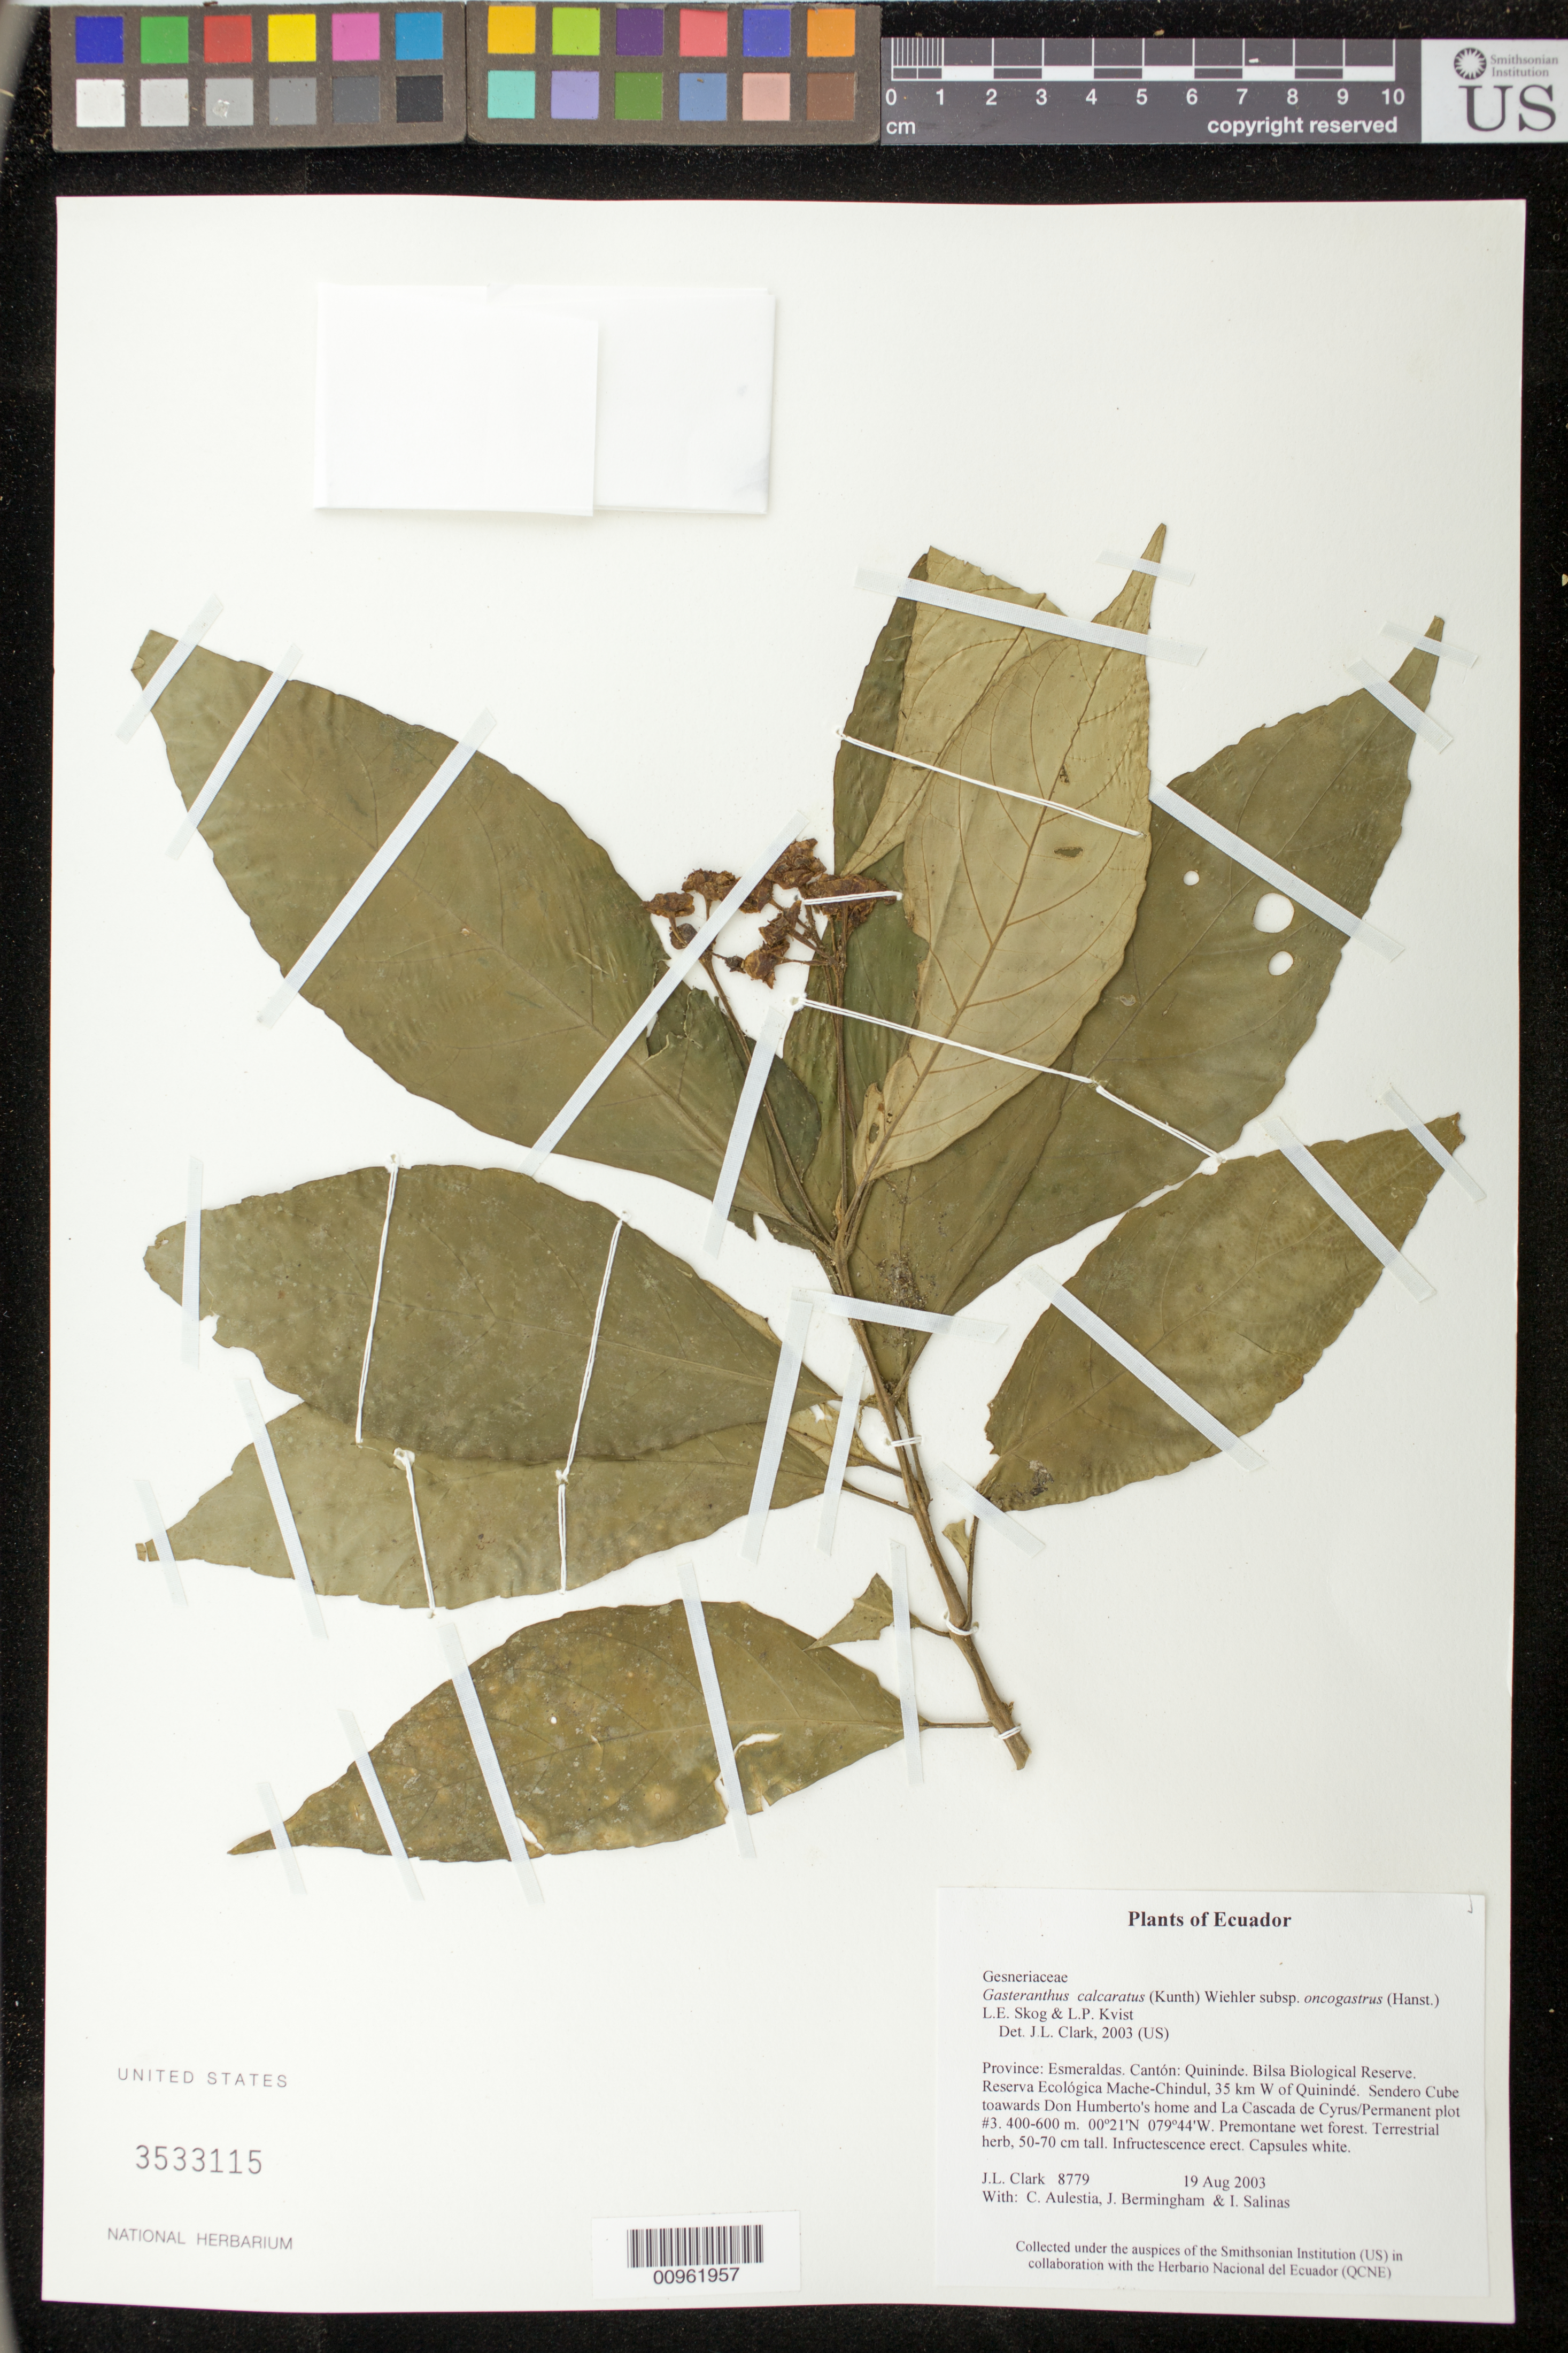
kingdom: Plantae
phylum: Tracheophyta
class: Magnoliopsida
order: Lamiales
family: Gesneriaceae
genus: Sinningia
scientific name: Sinningia incarnata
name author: (Aubl.) D.L. Denham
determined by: Clark, J. L., (SEL), The Marie Selby Botanical Garden (UNITED STATES)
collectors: J. L. Clark, C. Aulestia, J. Bermingham & I. Salinas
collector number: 8779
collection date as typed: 19 Aug 2003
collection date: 2003-08-19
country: Ecuador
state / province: Esmeraldas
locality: Quininde. Bilsa Biological Reserve. Reserva Ecológica Mache-Chindul, 35 km W of Quinindé. Sendero Cube toawards Don Humberto's home and La Cascada de Cyrus/Permanent plot #3.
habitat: Premontane wet forest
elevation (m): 400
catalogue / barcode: US 3533115